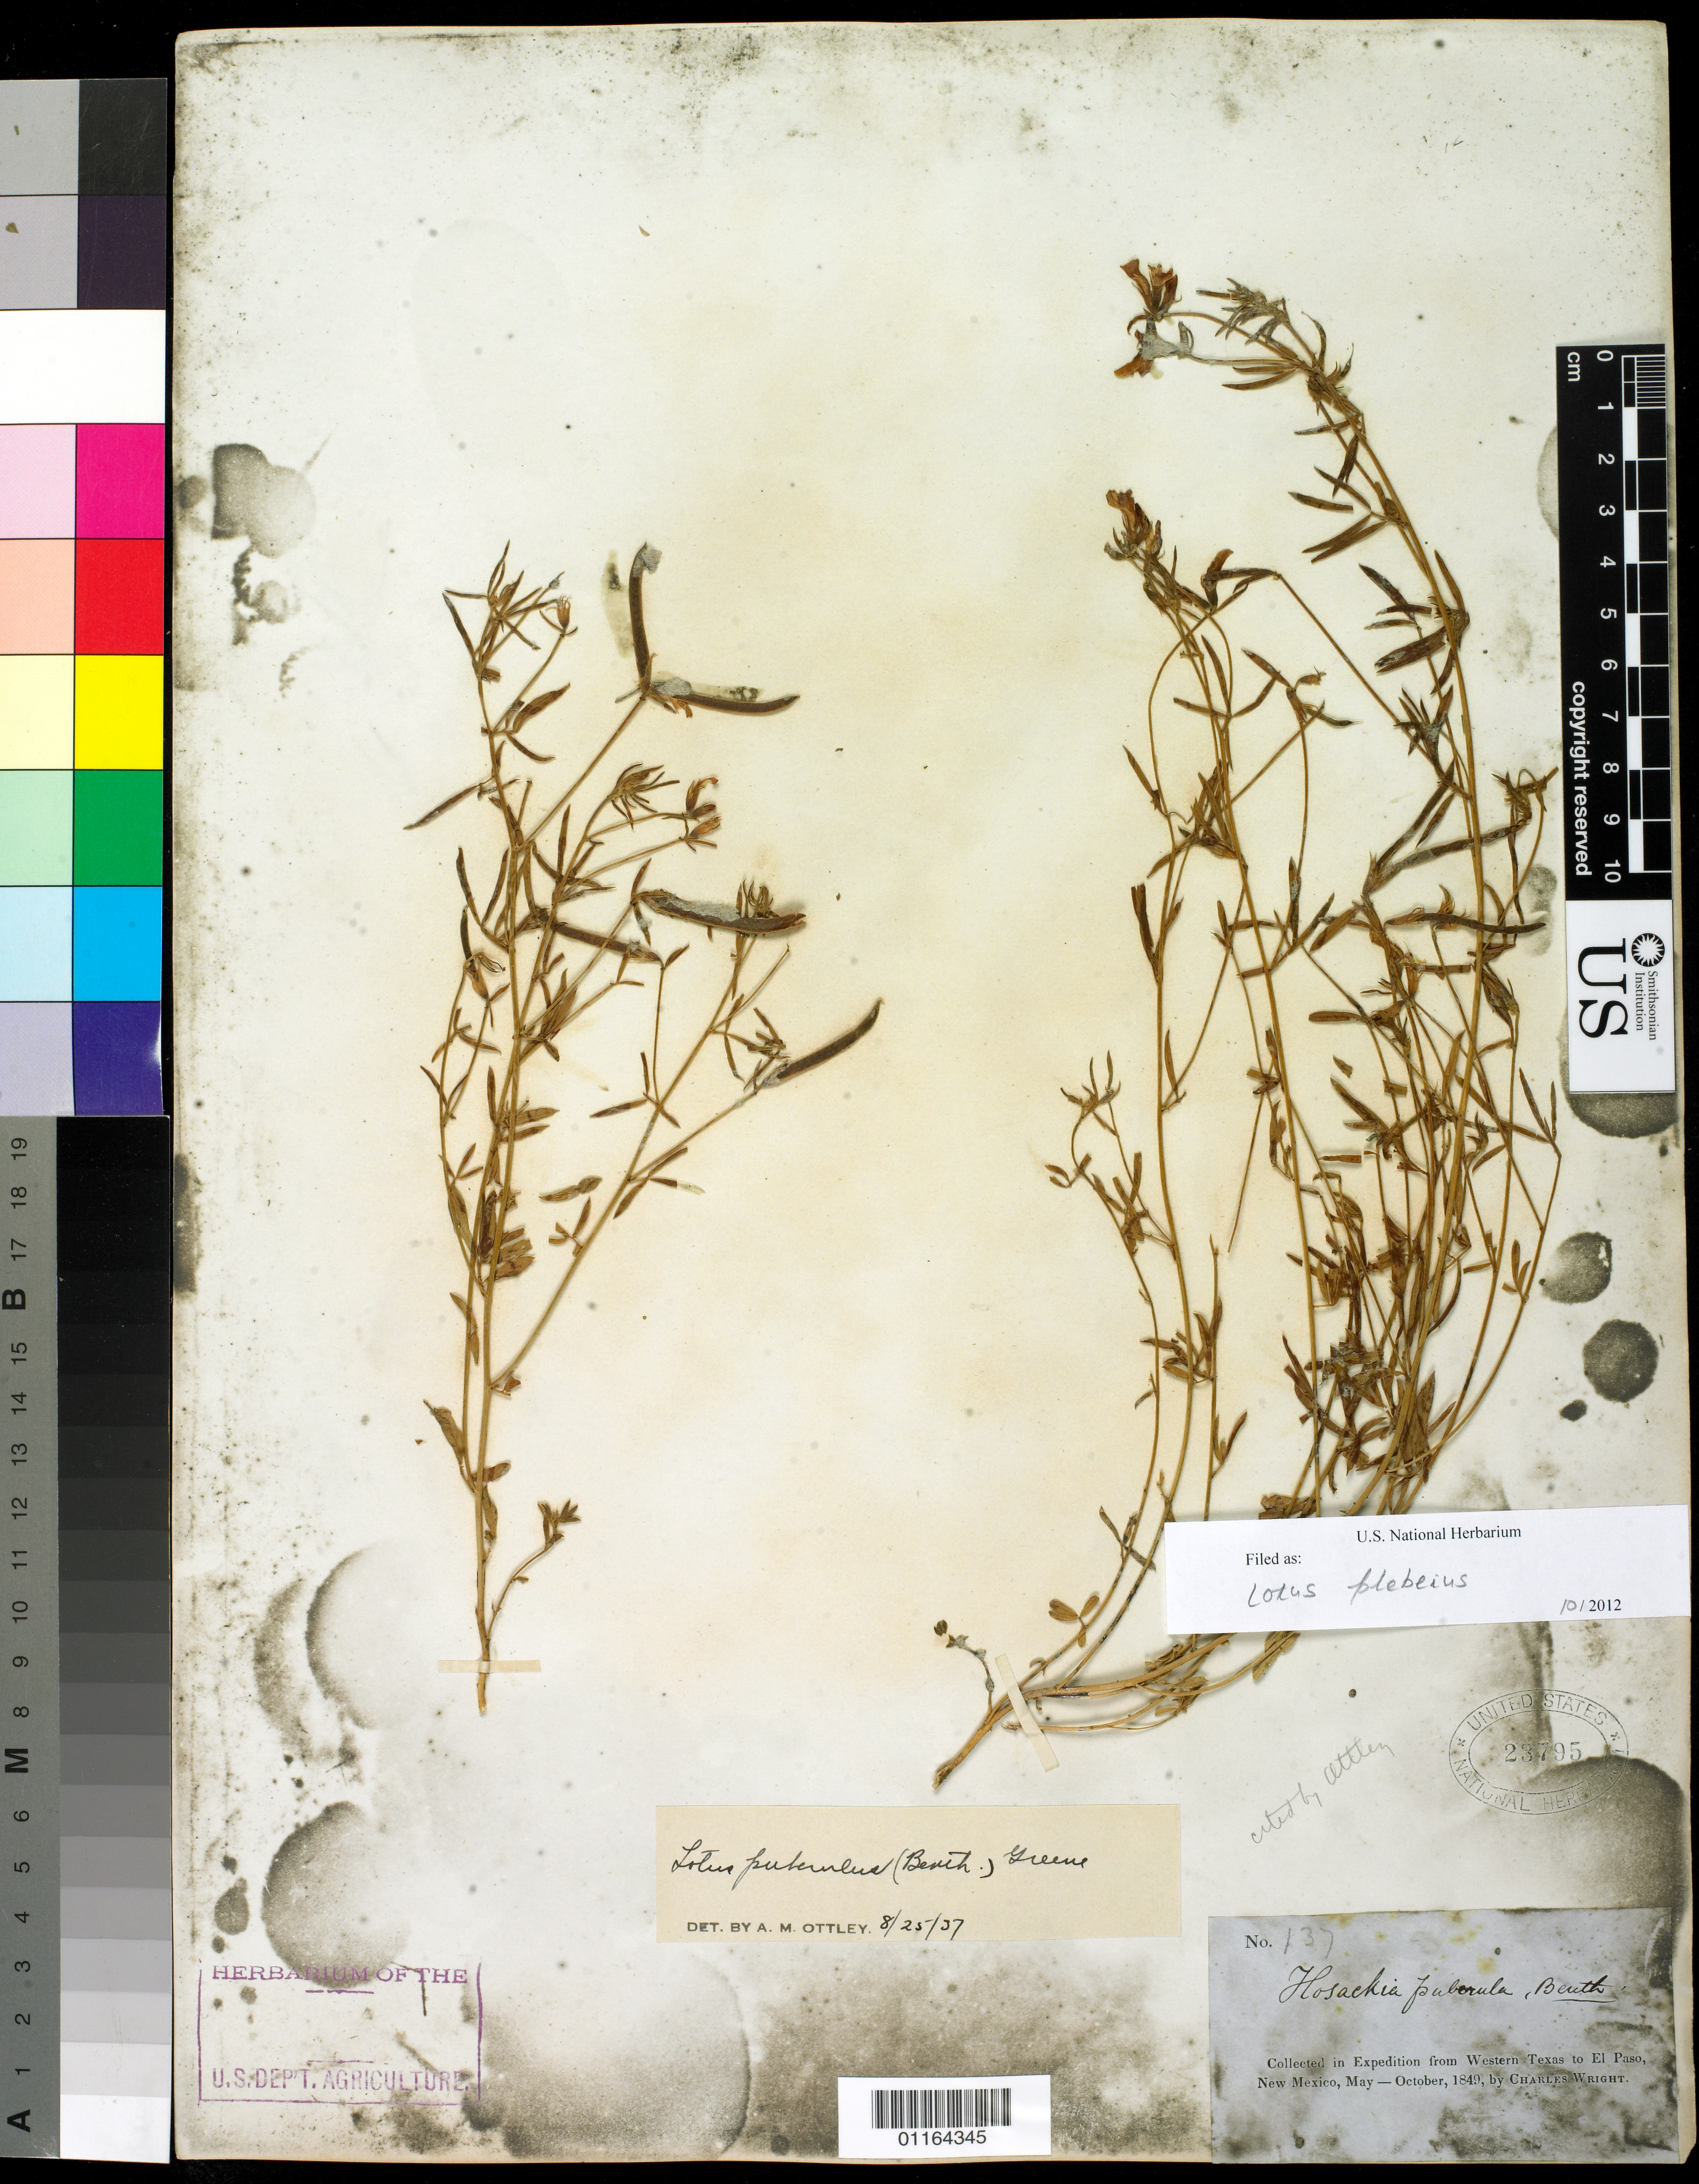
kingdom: Plantae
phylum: Tracheophyta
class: Magnoliopsida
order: Fabales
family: Fabaceae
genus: Ottleya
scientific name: Ottleya oroboides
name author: (Kunth) D.D. Sokoloff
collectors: C. Wright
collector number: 137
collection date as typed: May 1849 to -- Oct 1849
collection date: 1849-05/1849-10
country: United States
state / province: New Mexico / Texas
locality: W Texas to El Paso, New Mexico.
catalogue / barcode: US 23795